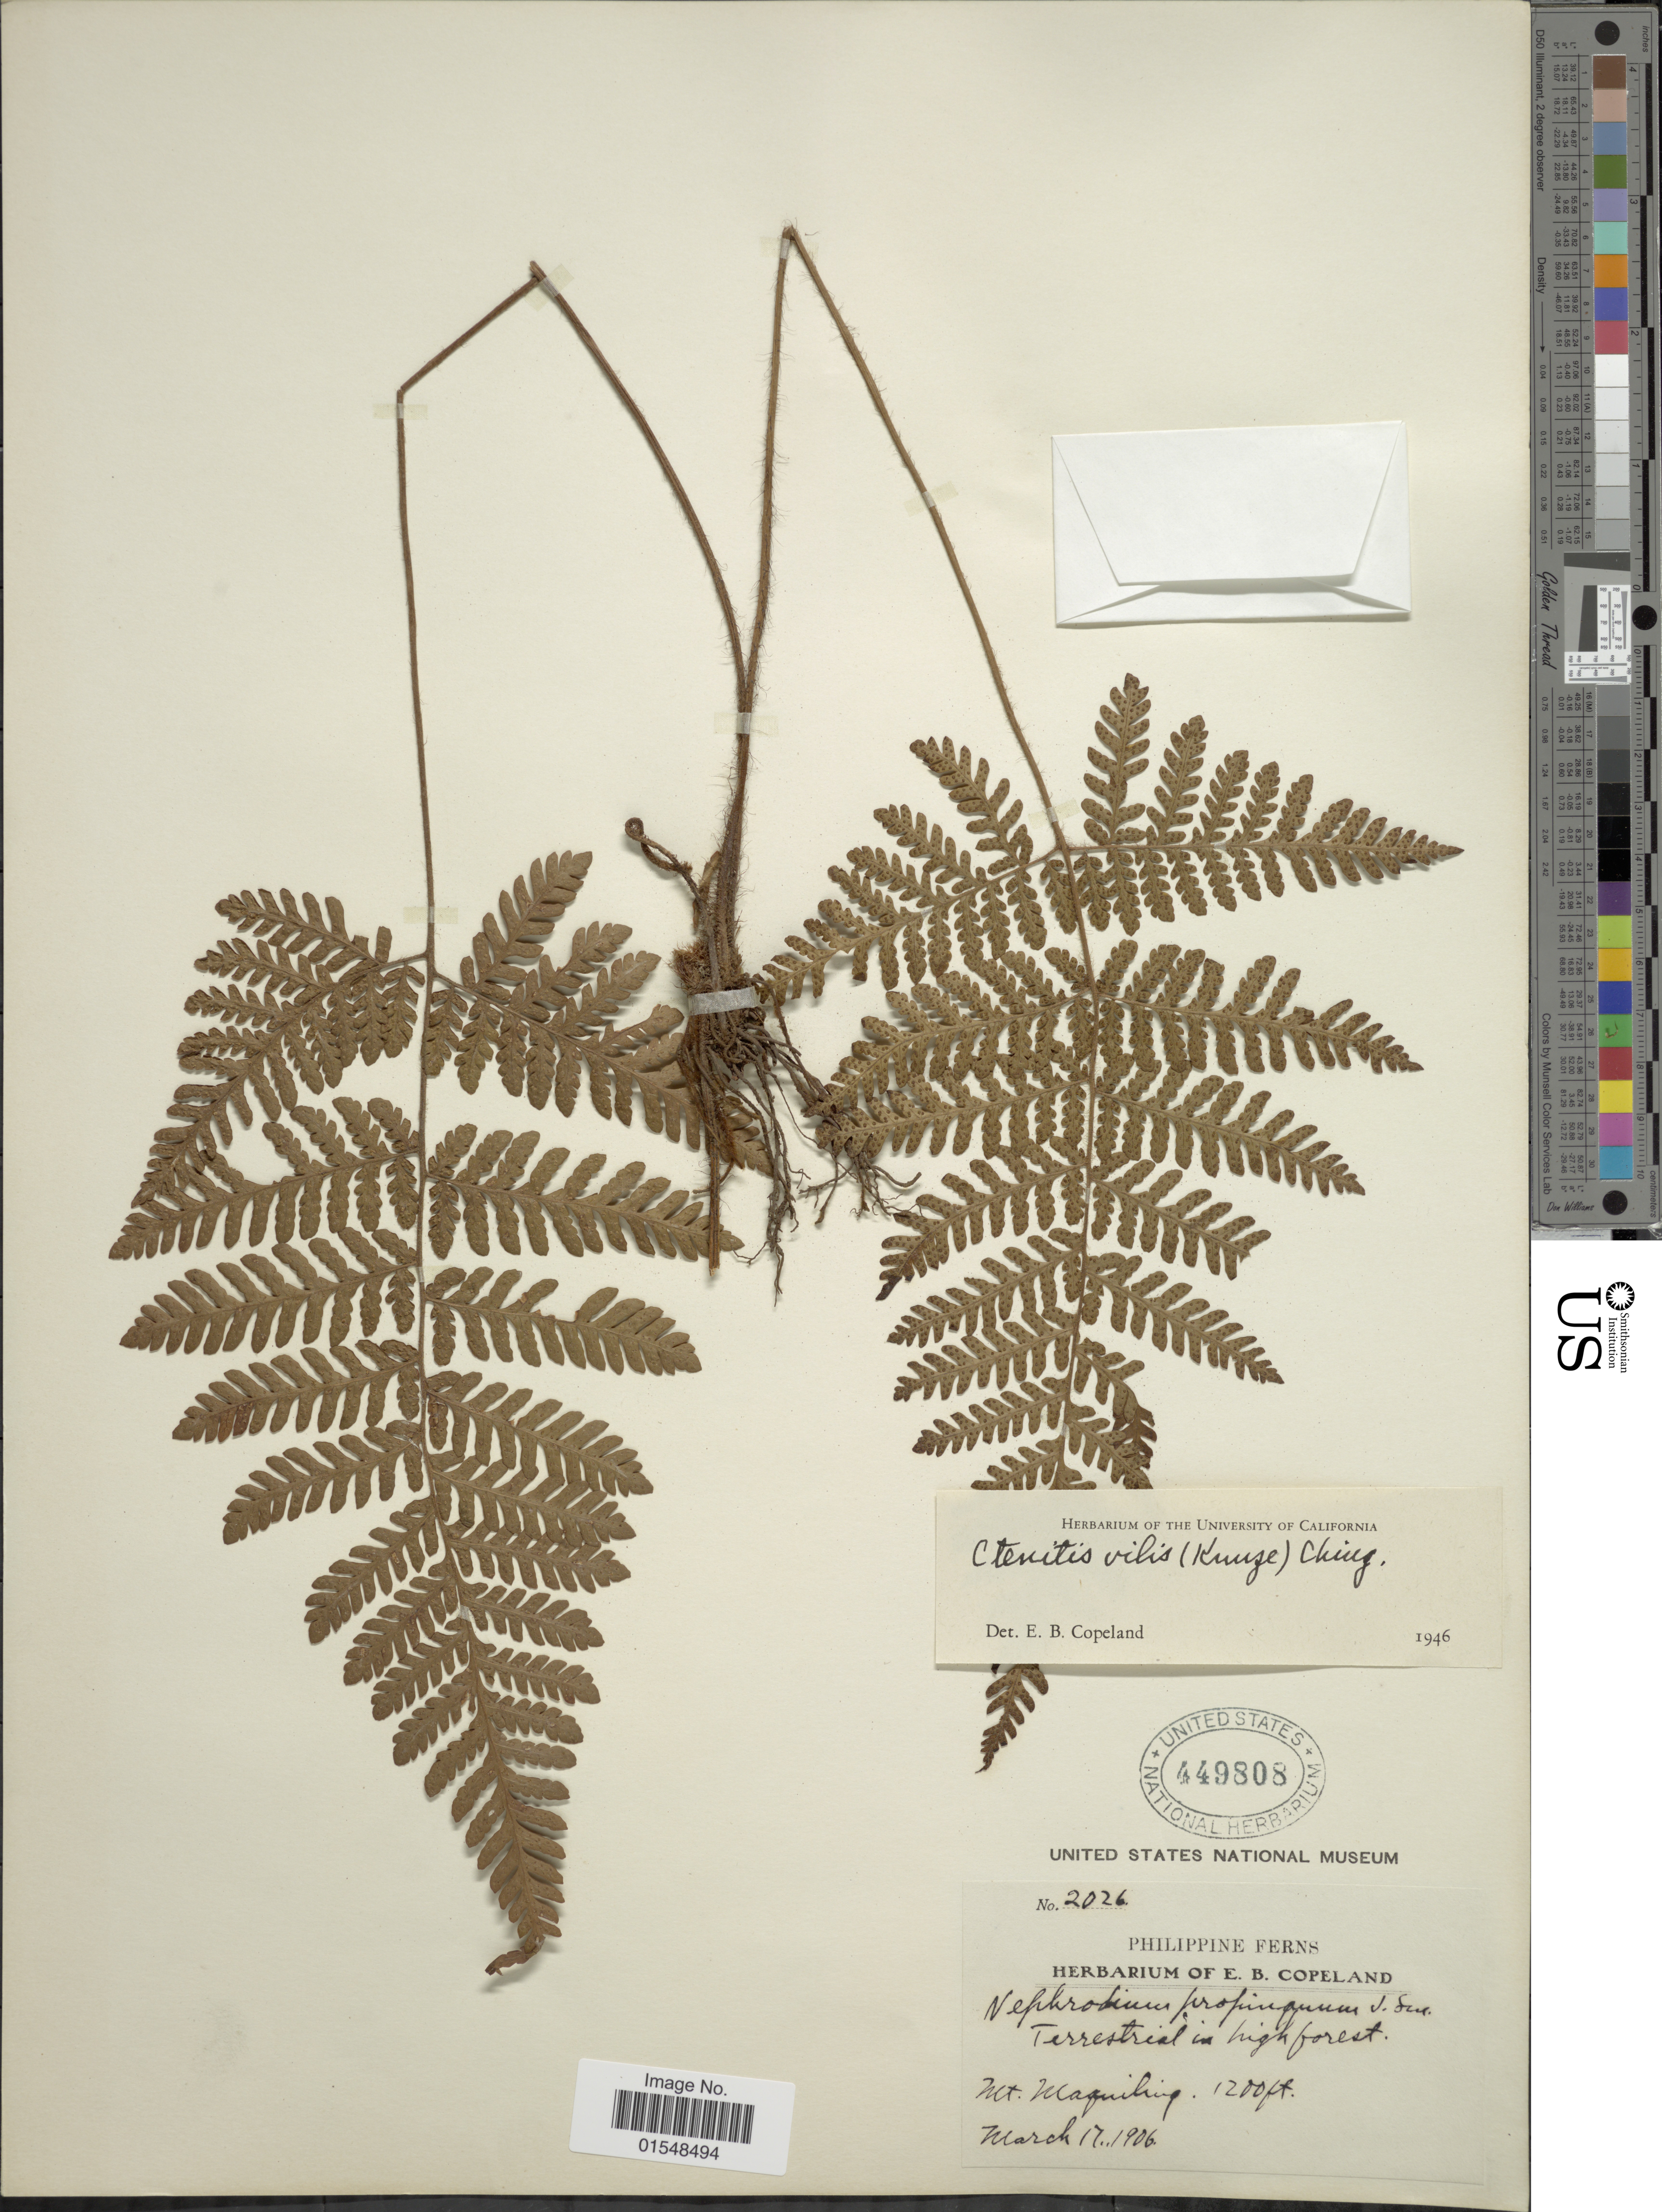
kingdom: Plantae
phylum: Tracheophyta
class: Polypodiopsida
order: Polypodiales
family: Dryopteridaceae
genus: Ctenitis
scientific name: Ctenitis setosa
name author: (C. Presl) Holttum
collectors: ex herb. E. B. Copeland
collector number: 2026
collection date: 1906-03-17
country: Philippines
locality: Mt. Maquiling.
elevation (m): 366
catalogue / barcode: US 449808